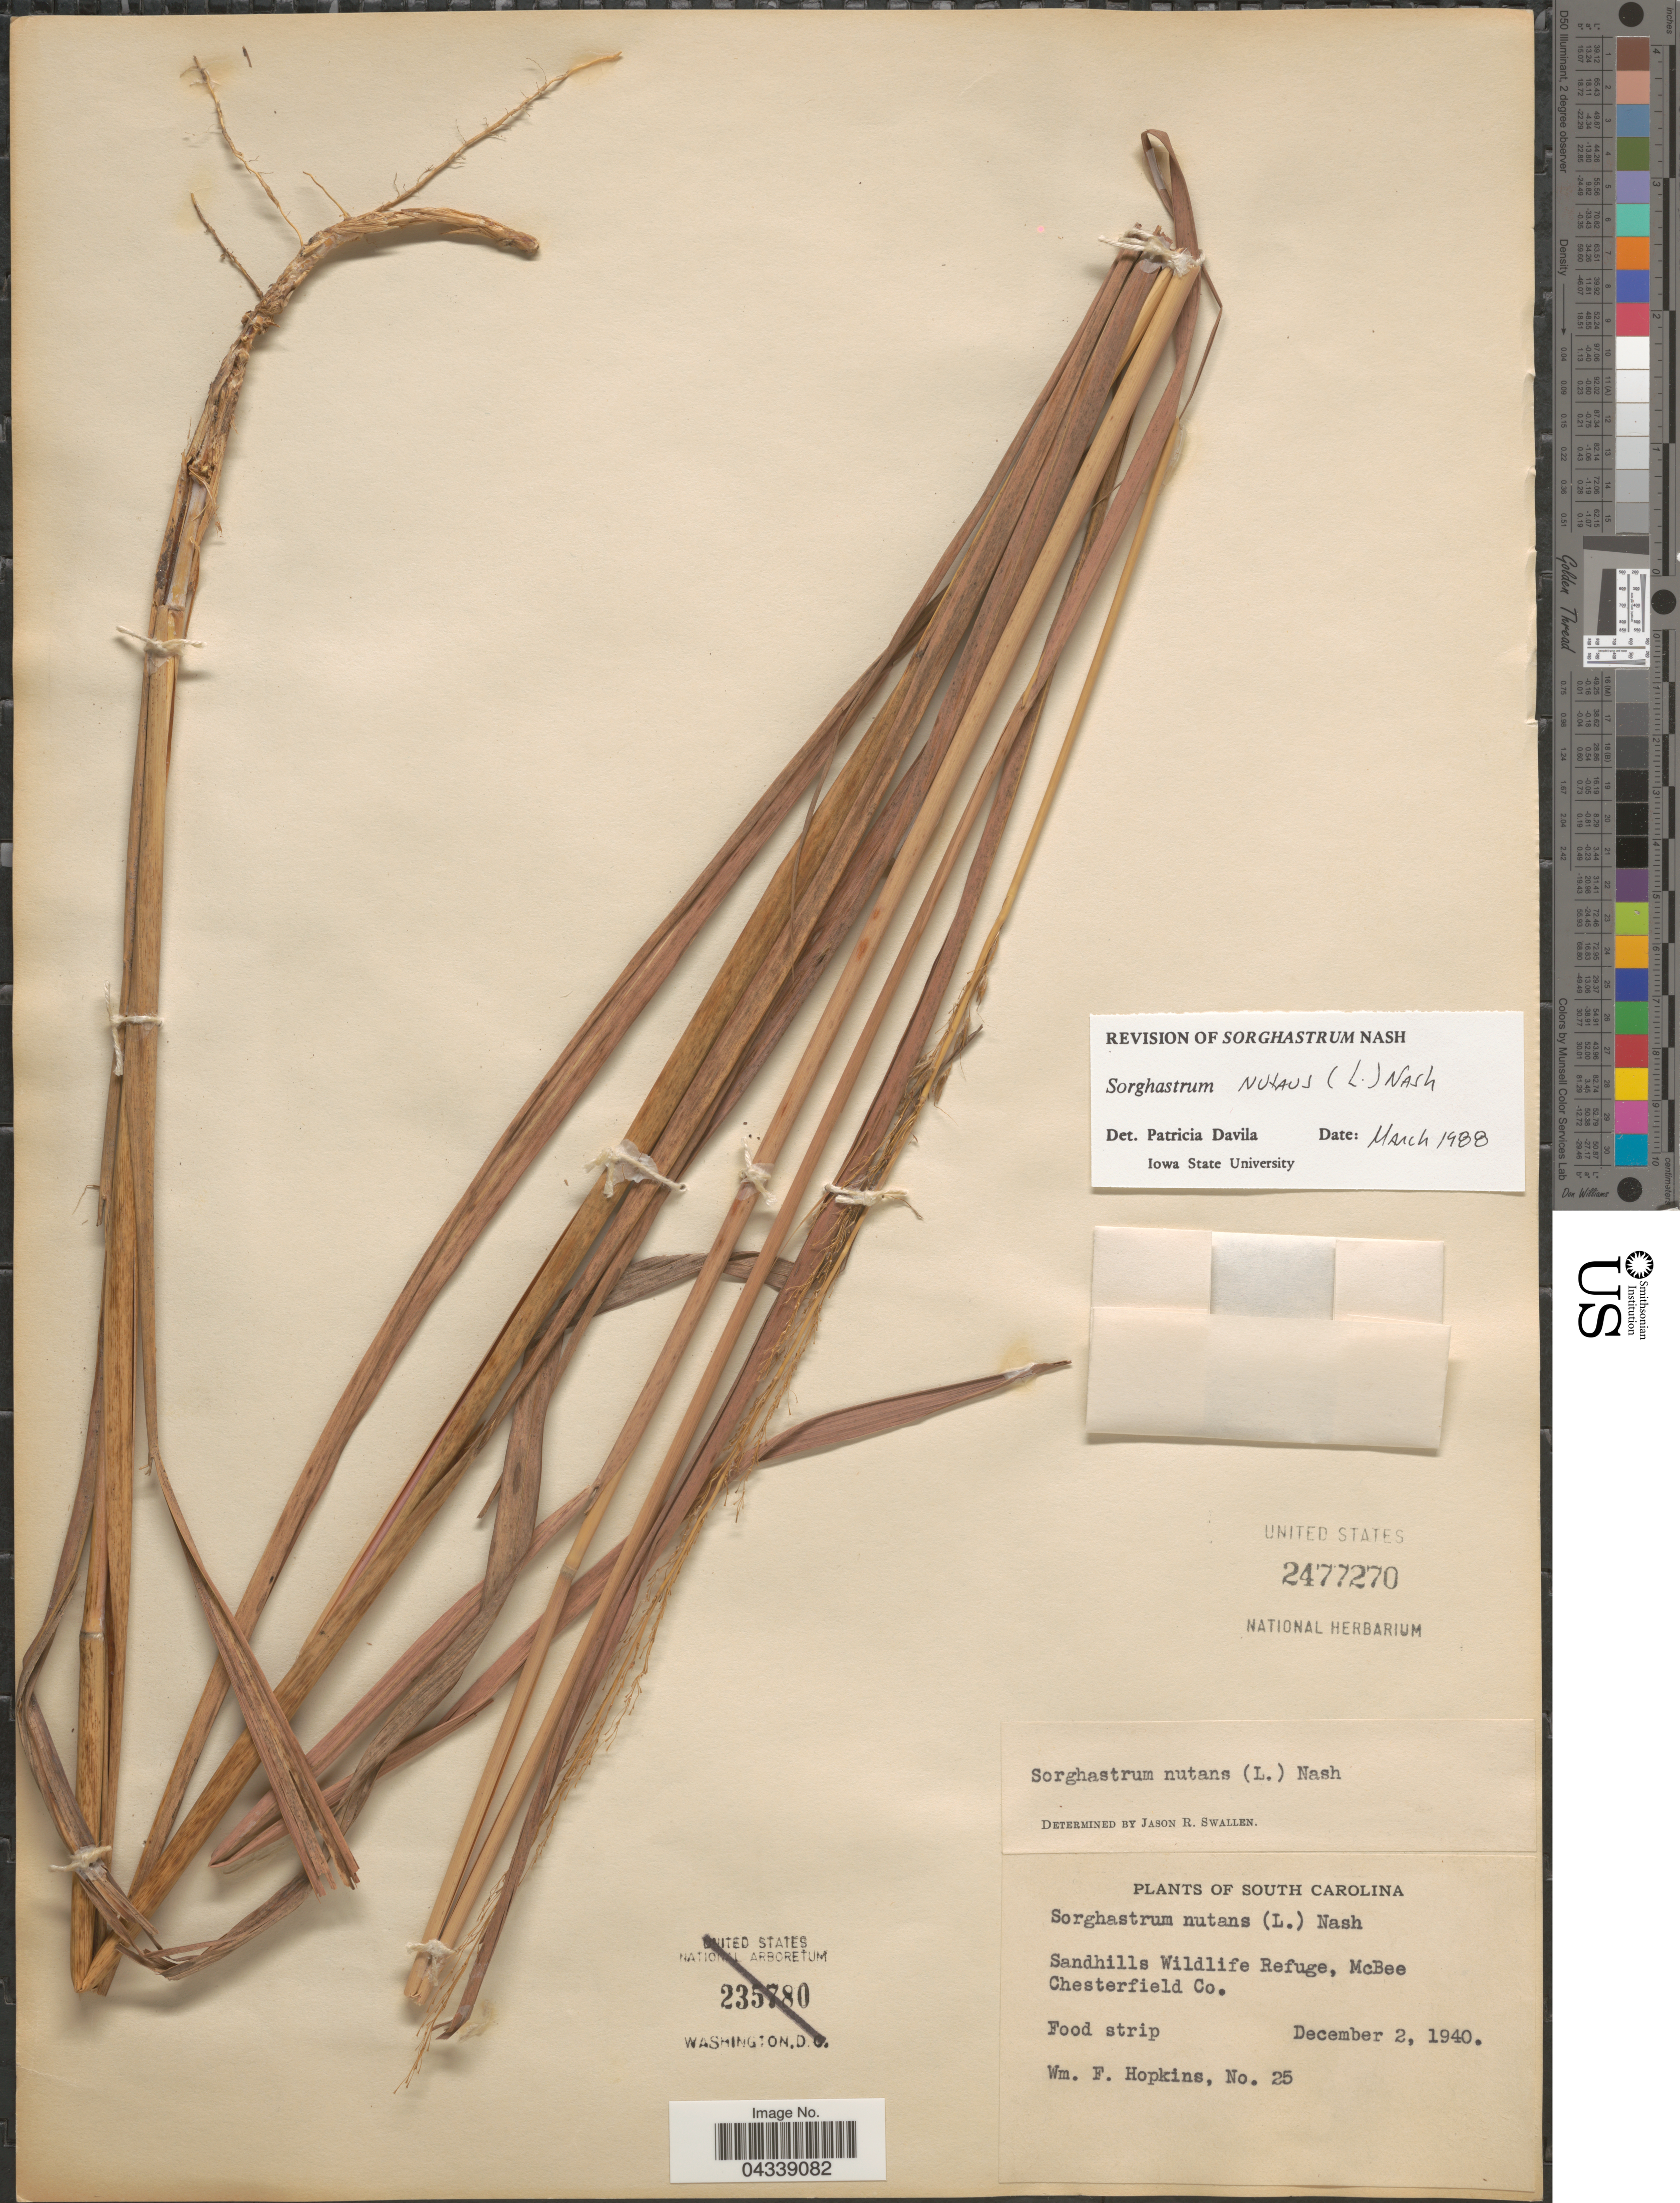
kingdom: Plantae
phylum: Tracheophyta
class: Liliopsida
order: Poales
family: Poaceae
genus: Sorghastrum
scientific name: Sorghastrum nutans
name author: (L.) Nash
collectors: W. Hopkins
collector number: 25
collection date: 1940-12-02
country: United States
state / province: South Carolina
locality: Sandhills Wildlife Refuge, McBee Chesterfield Co.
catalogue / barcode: US 2477270